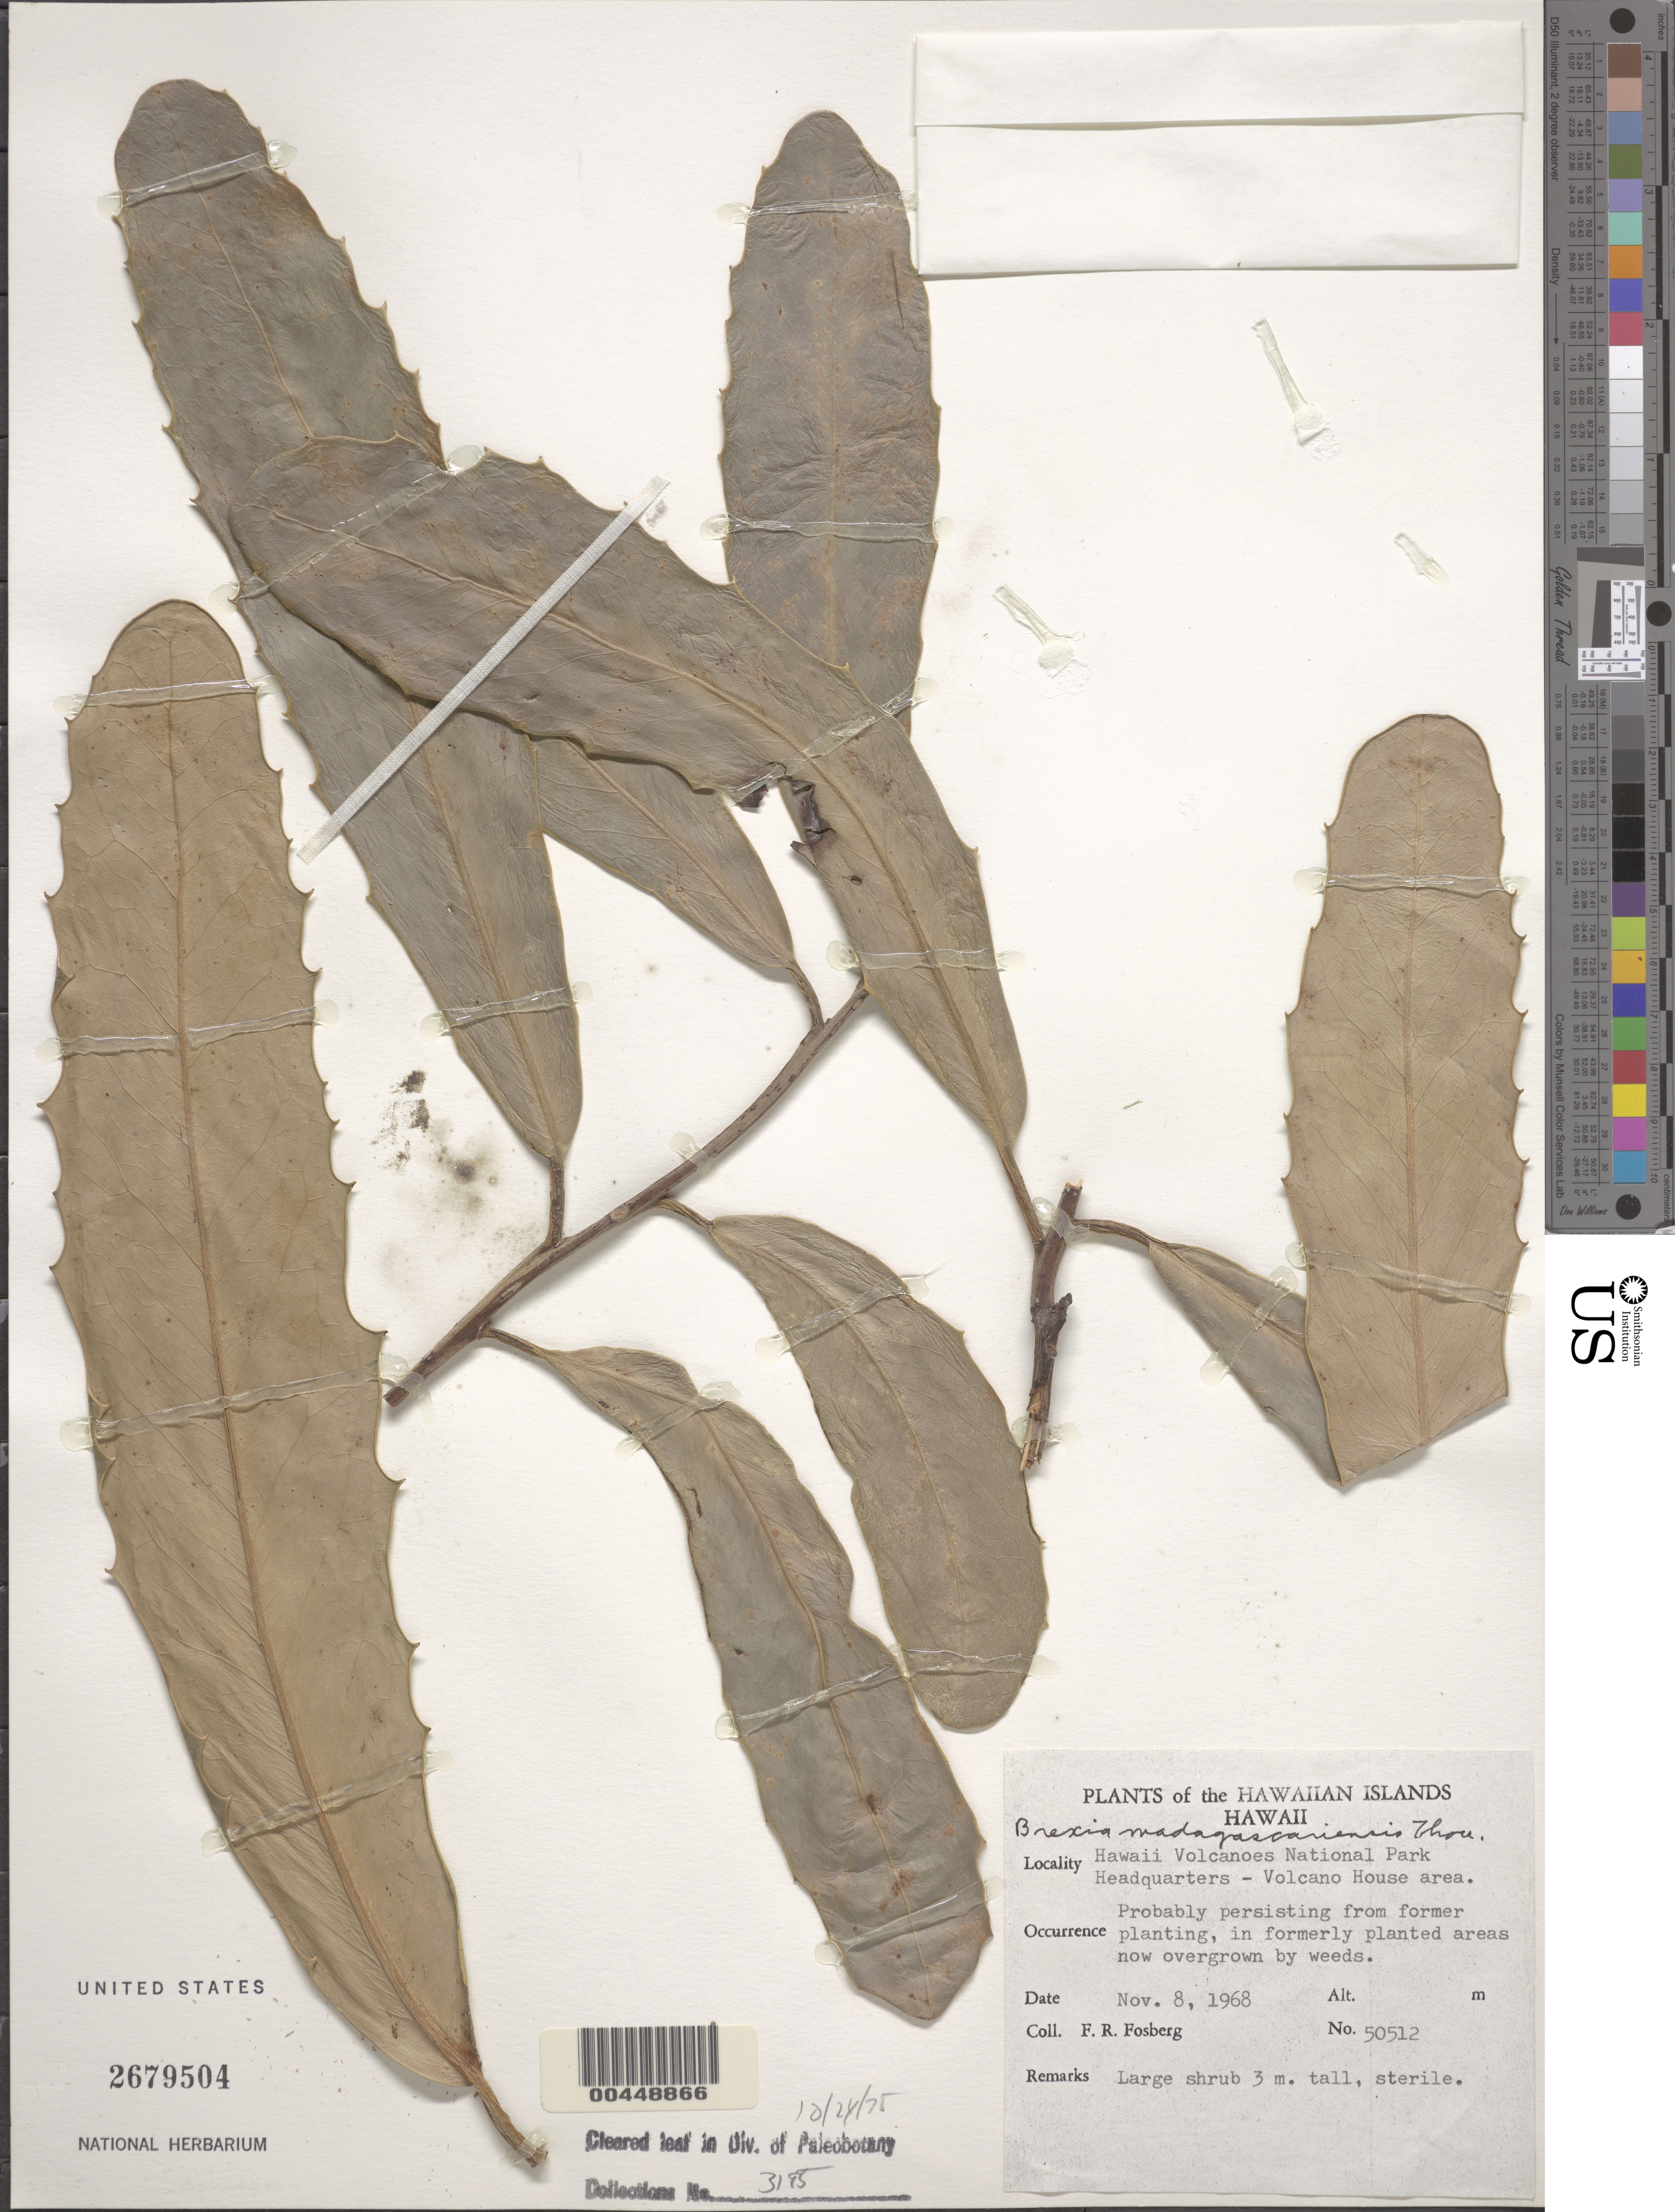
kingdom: Plantae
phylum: Tracheophyta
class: Magnoliopsida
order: Celastrales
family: Celastraceae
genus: Brexia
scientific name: Brexia madagascariensis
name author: (Lam.) Ker Gawl.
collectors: F. R. Fosberg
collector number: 50512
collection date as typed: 8 Nov 1968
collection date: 1968-11-08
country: United States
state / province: Hawaii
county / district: Hawaii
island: Hawaii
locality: Hawaii Volcanoes Nat Park Headquarters, Volcano House area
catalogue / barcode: US 2679504